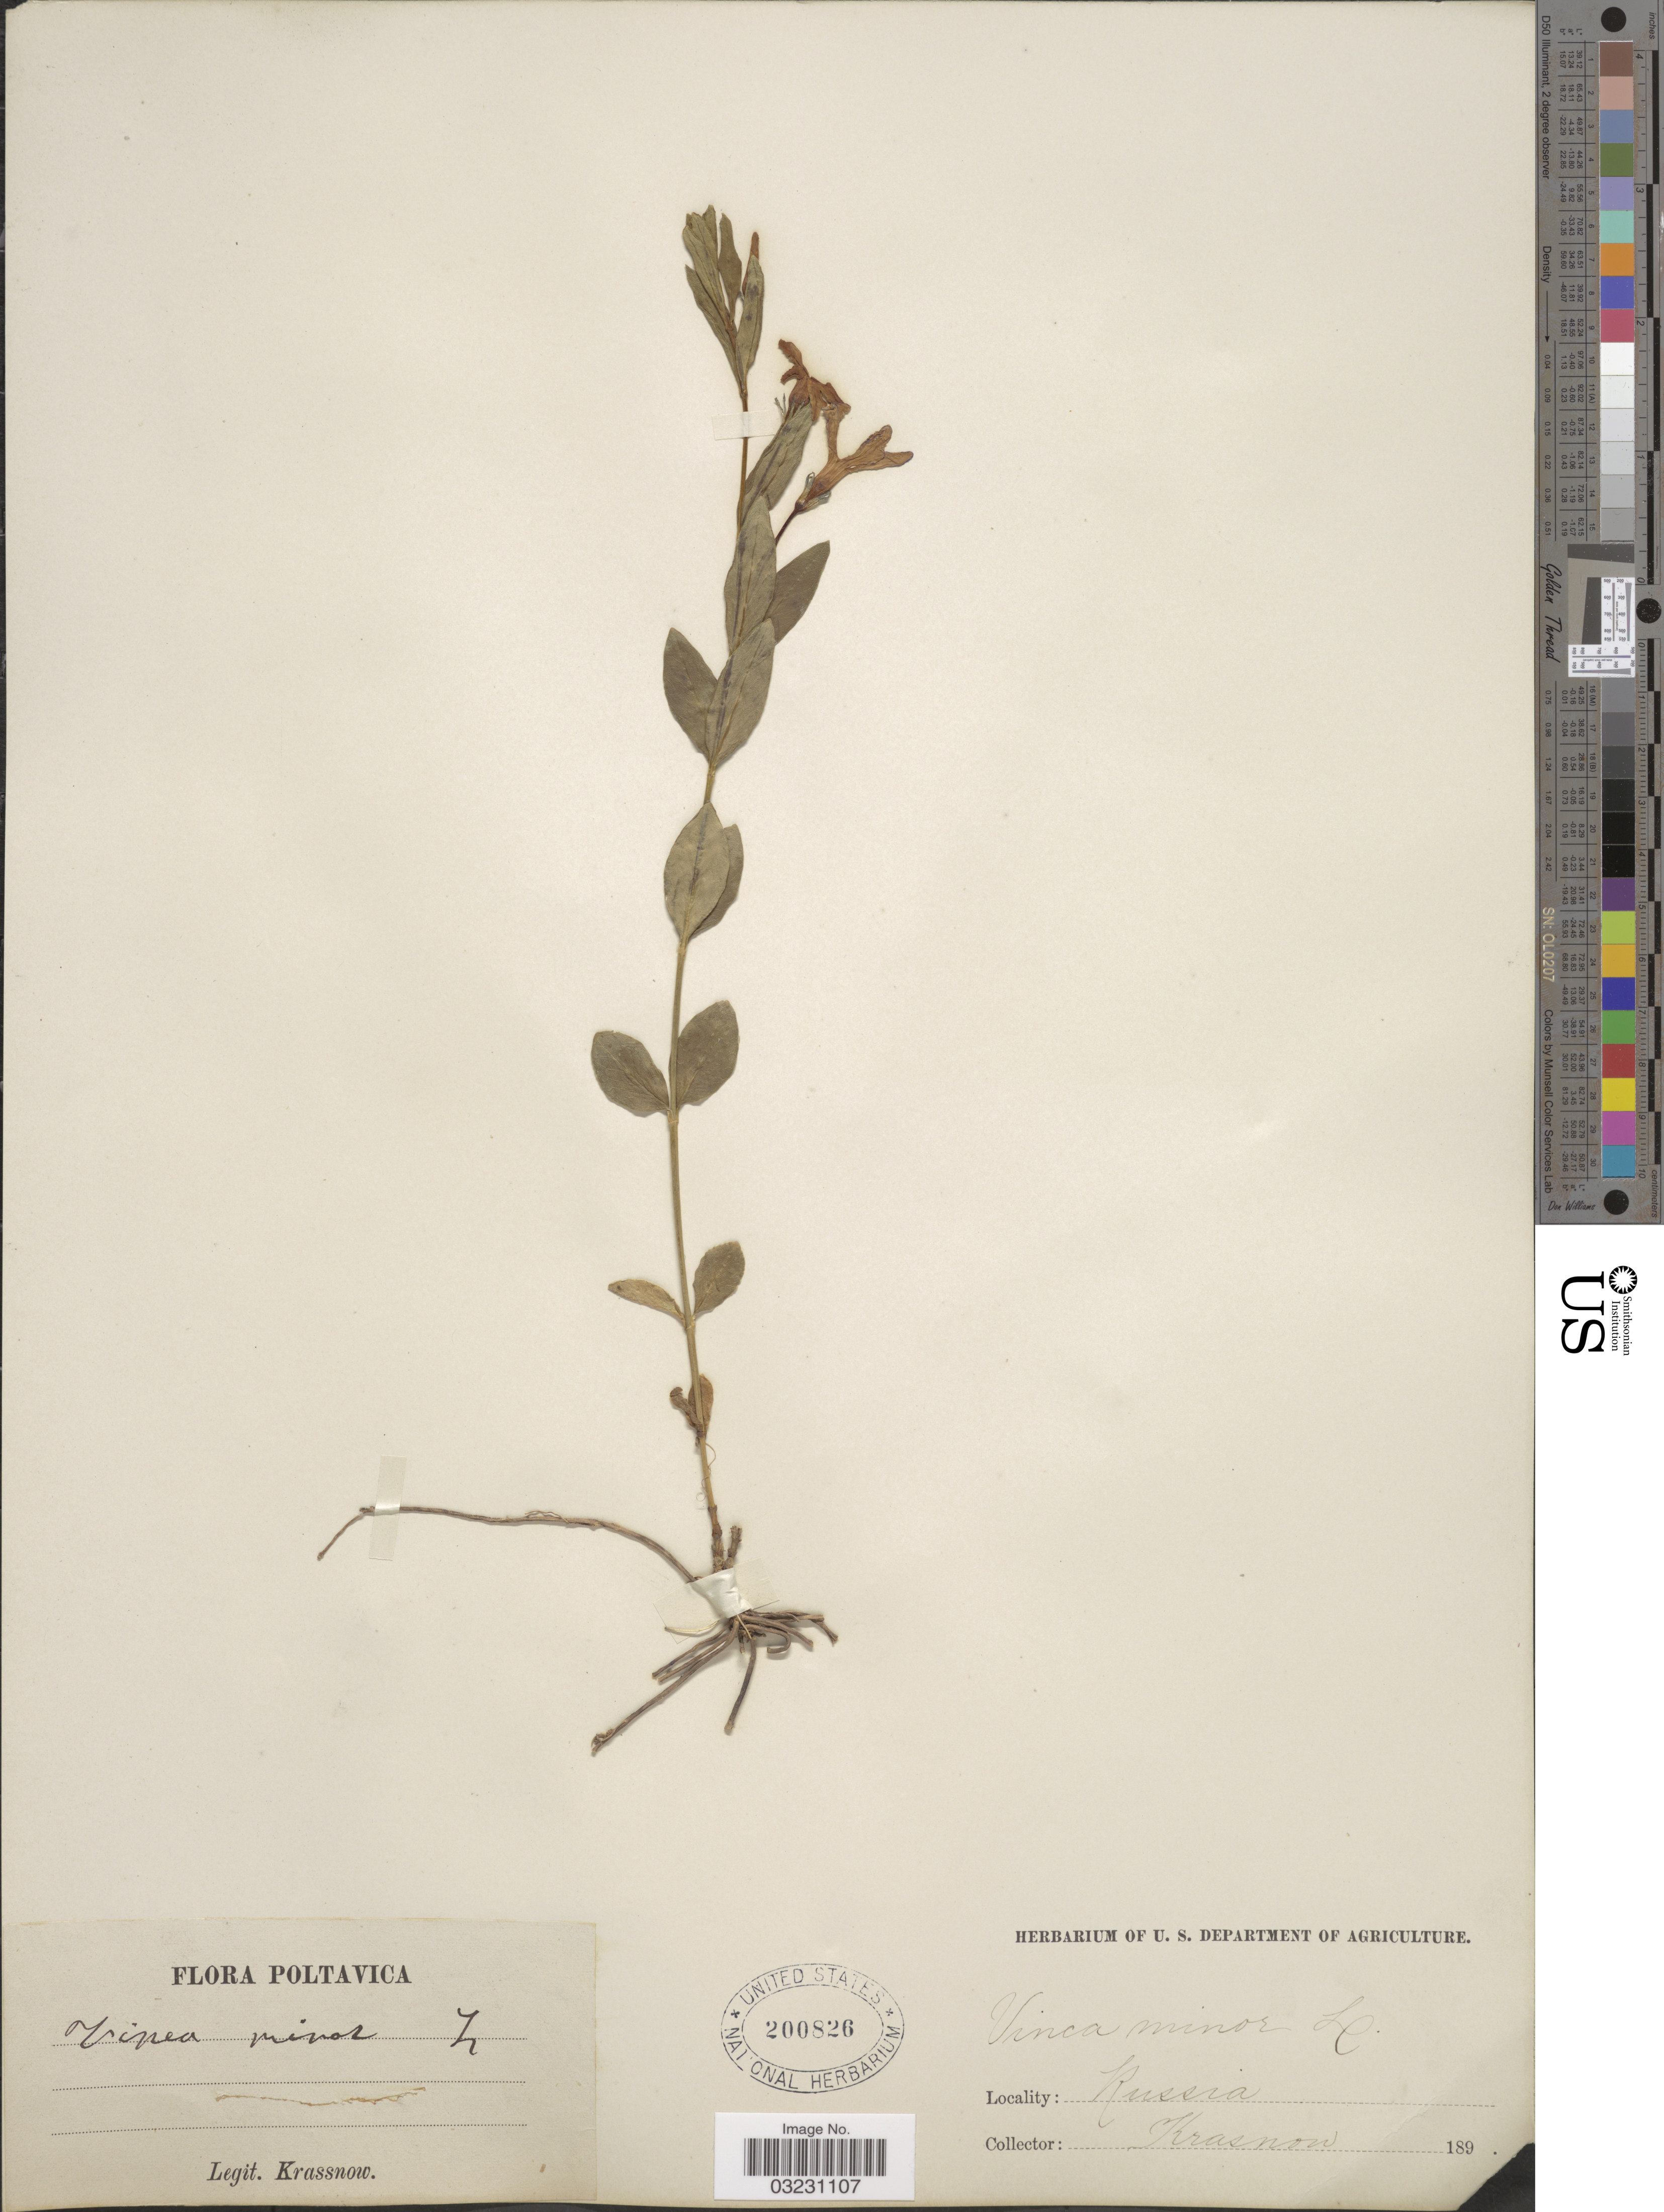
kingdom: Plantae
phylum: Tracheophyta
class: Magnoliopsida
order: Gentianales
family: Apocynaceae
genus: Vinca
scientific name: Vinca minor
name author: L.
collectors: -. Krassnow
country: Ukraine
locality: Poltavica. Russia.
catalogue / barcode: US 200826